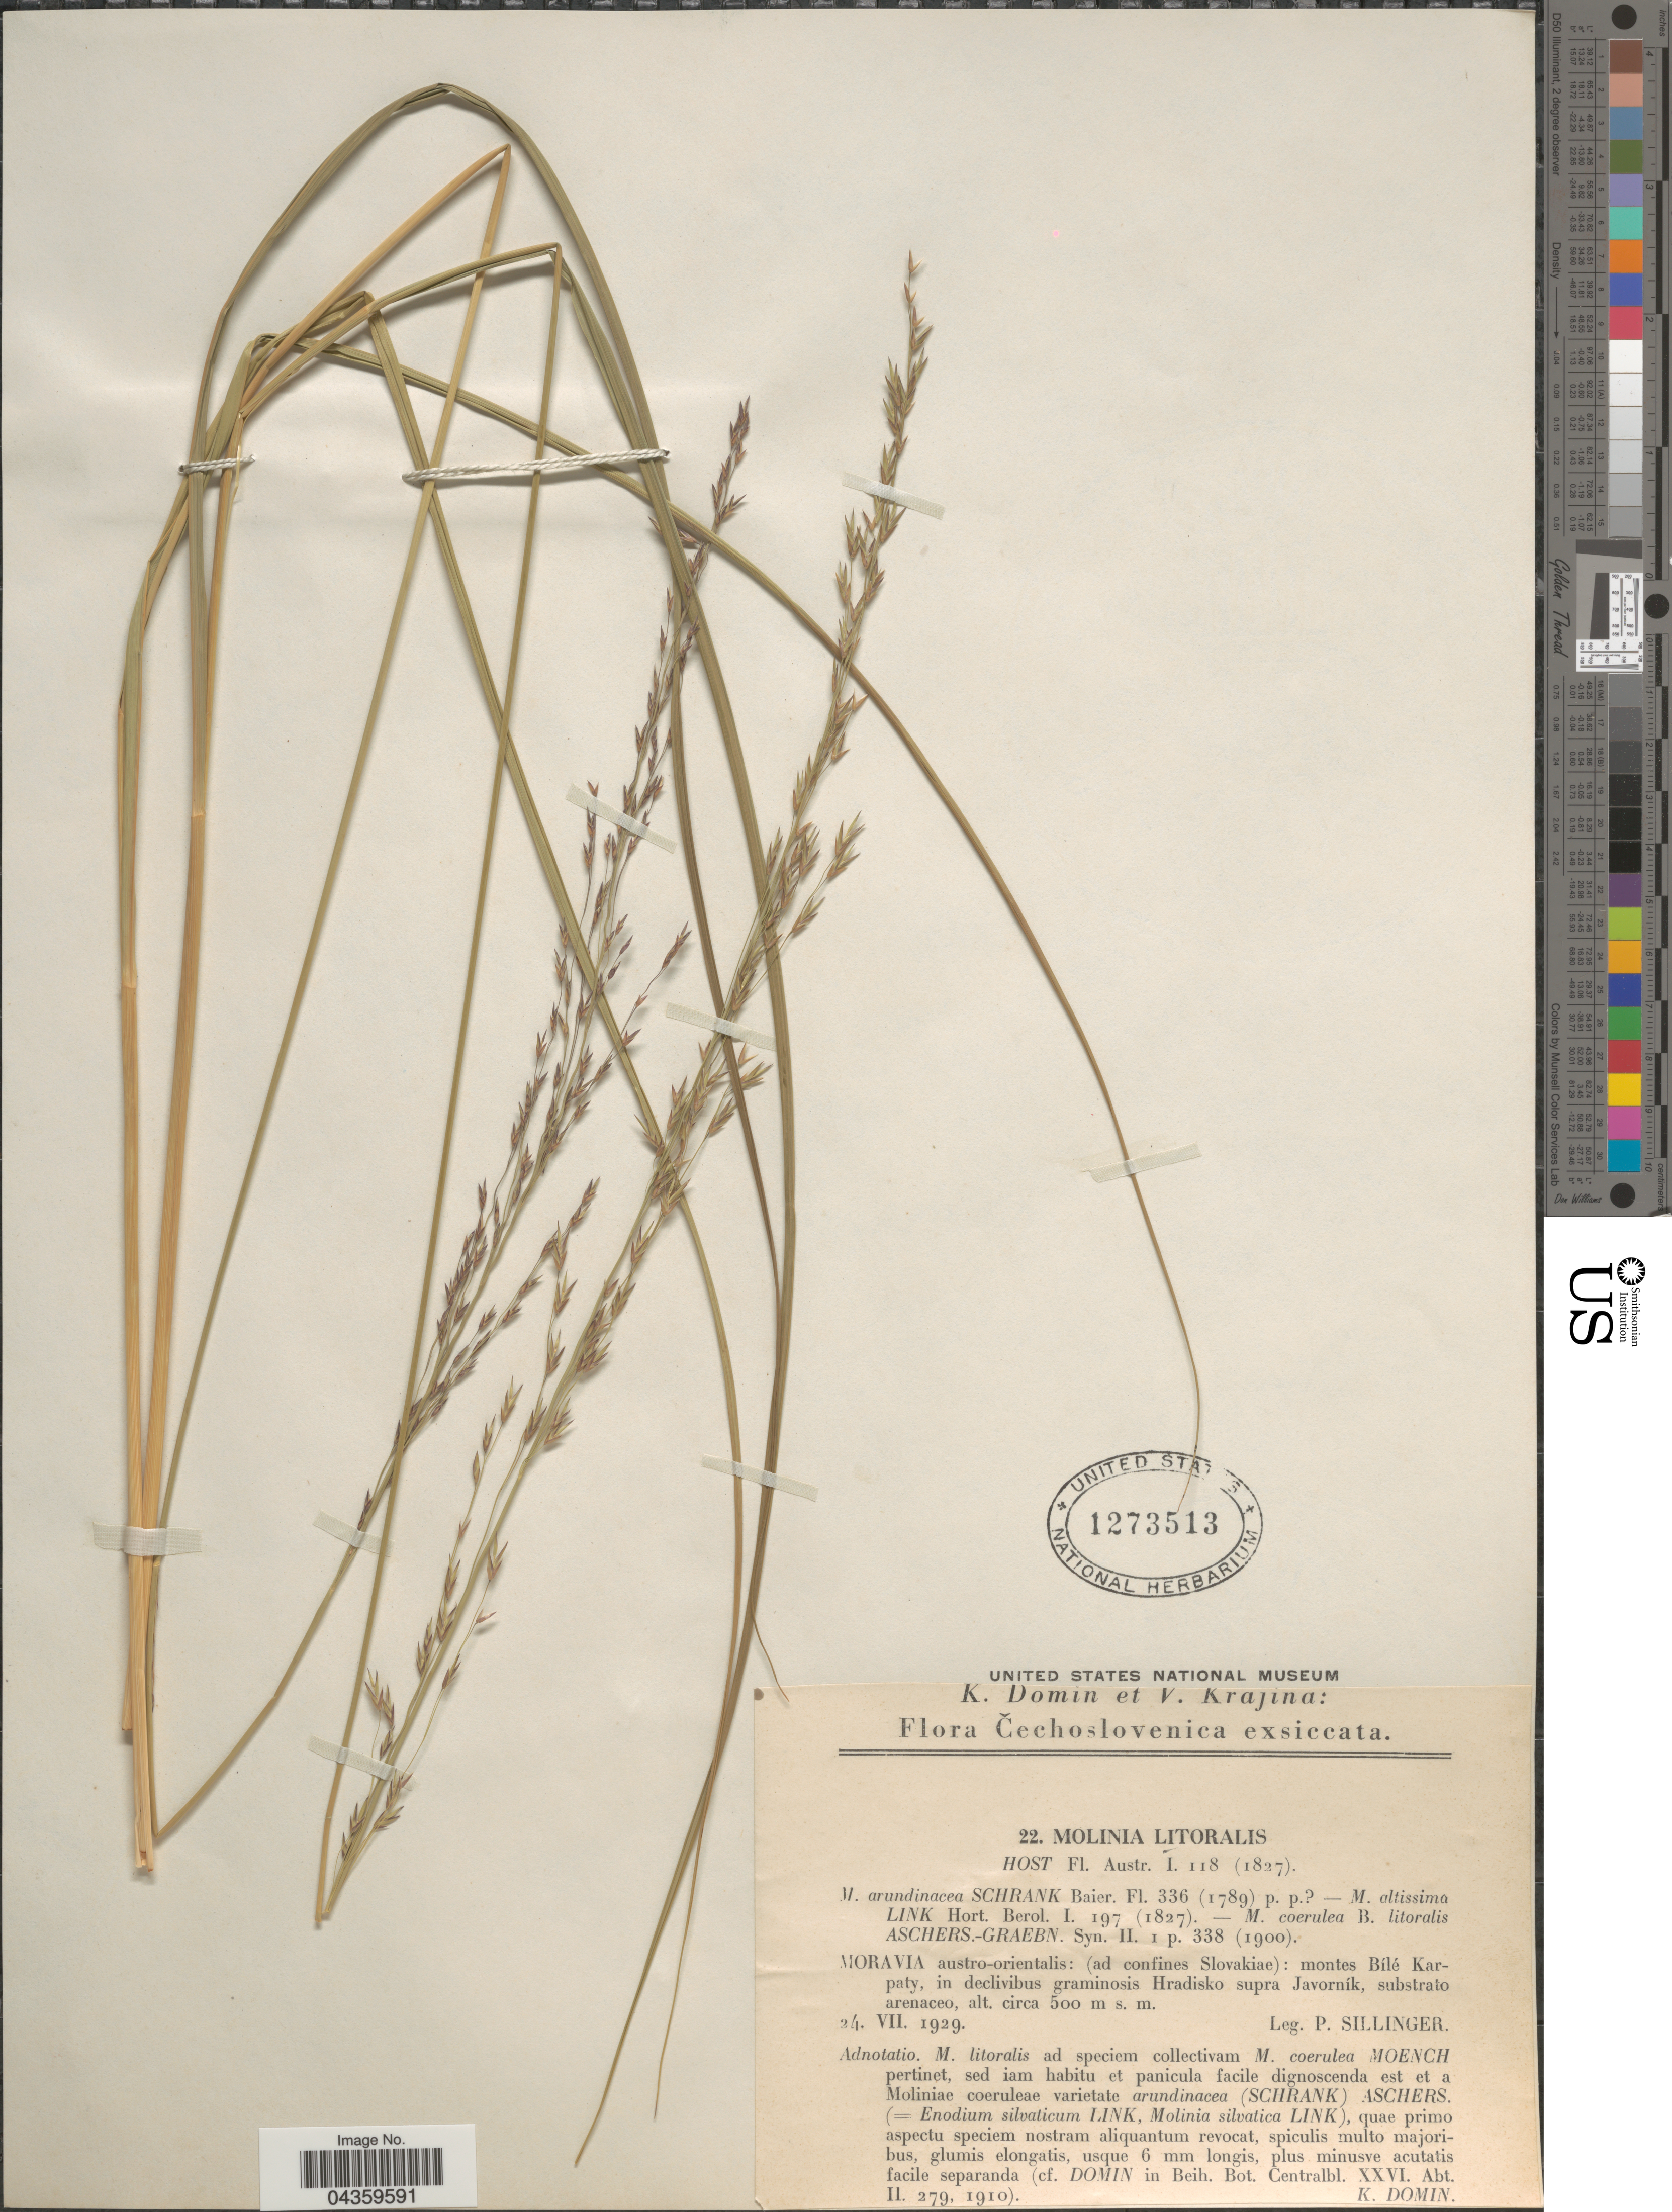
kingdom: Plantae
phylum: Tracheophyta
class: Liliopsida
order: Poales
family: Poaceae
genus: Molinia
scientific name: Molinia arundinacea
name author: Schrank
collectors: P. Sillinger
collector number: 22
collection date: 1929-07-24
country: Czechia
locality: Čechoslovenica. Moravia austro-orientalis: (ad confines Slovakiae): montes Bílé Karpaty, in declivibus graminosis Hradisko supra Javorník, substrato arenaceo.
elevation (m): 500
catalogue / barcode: US 1273513